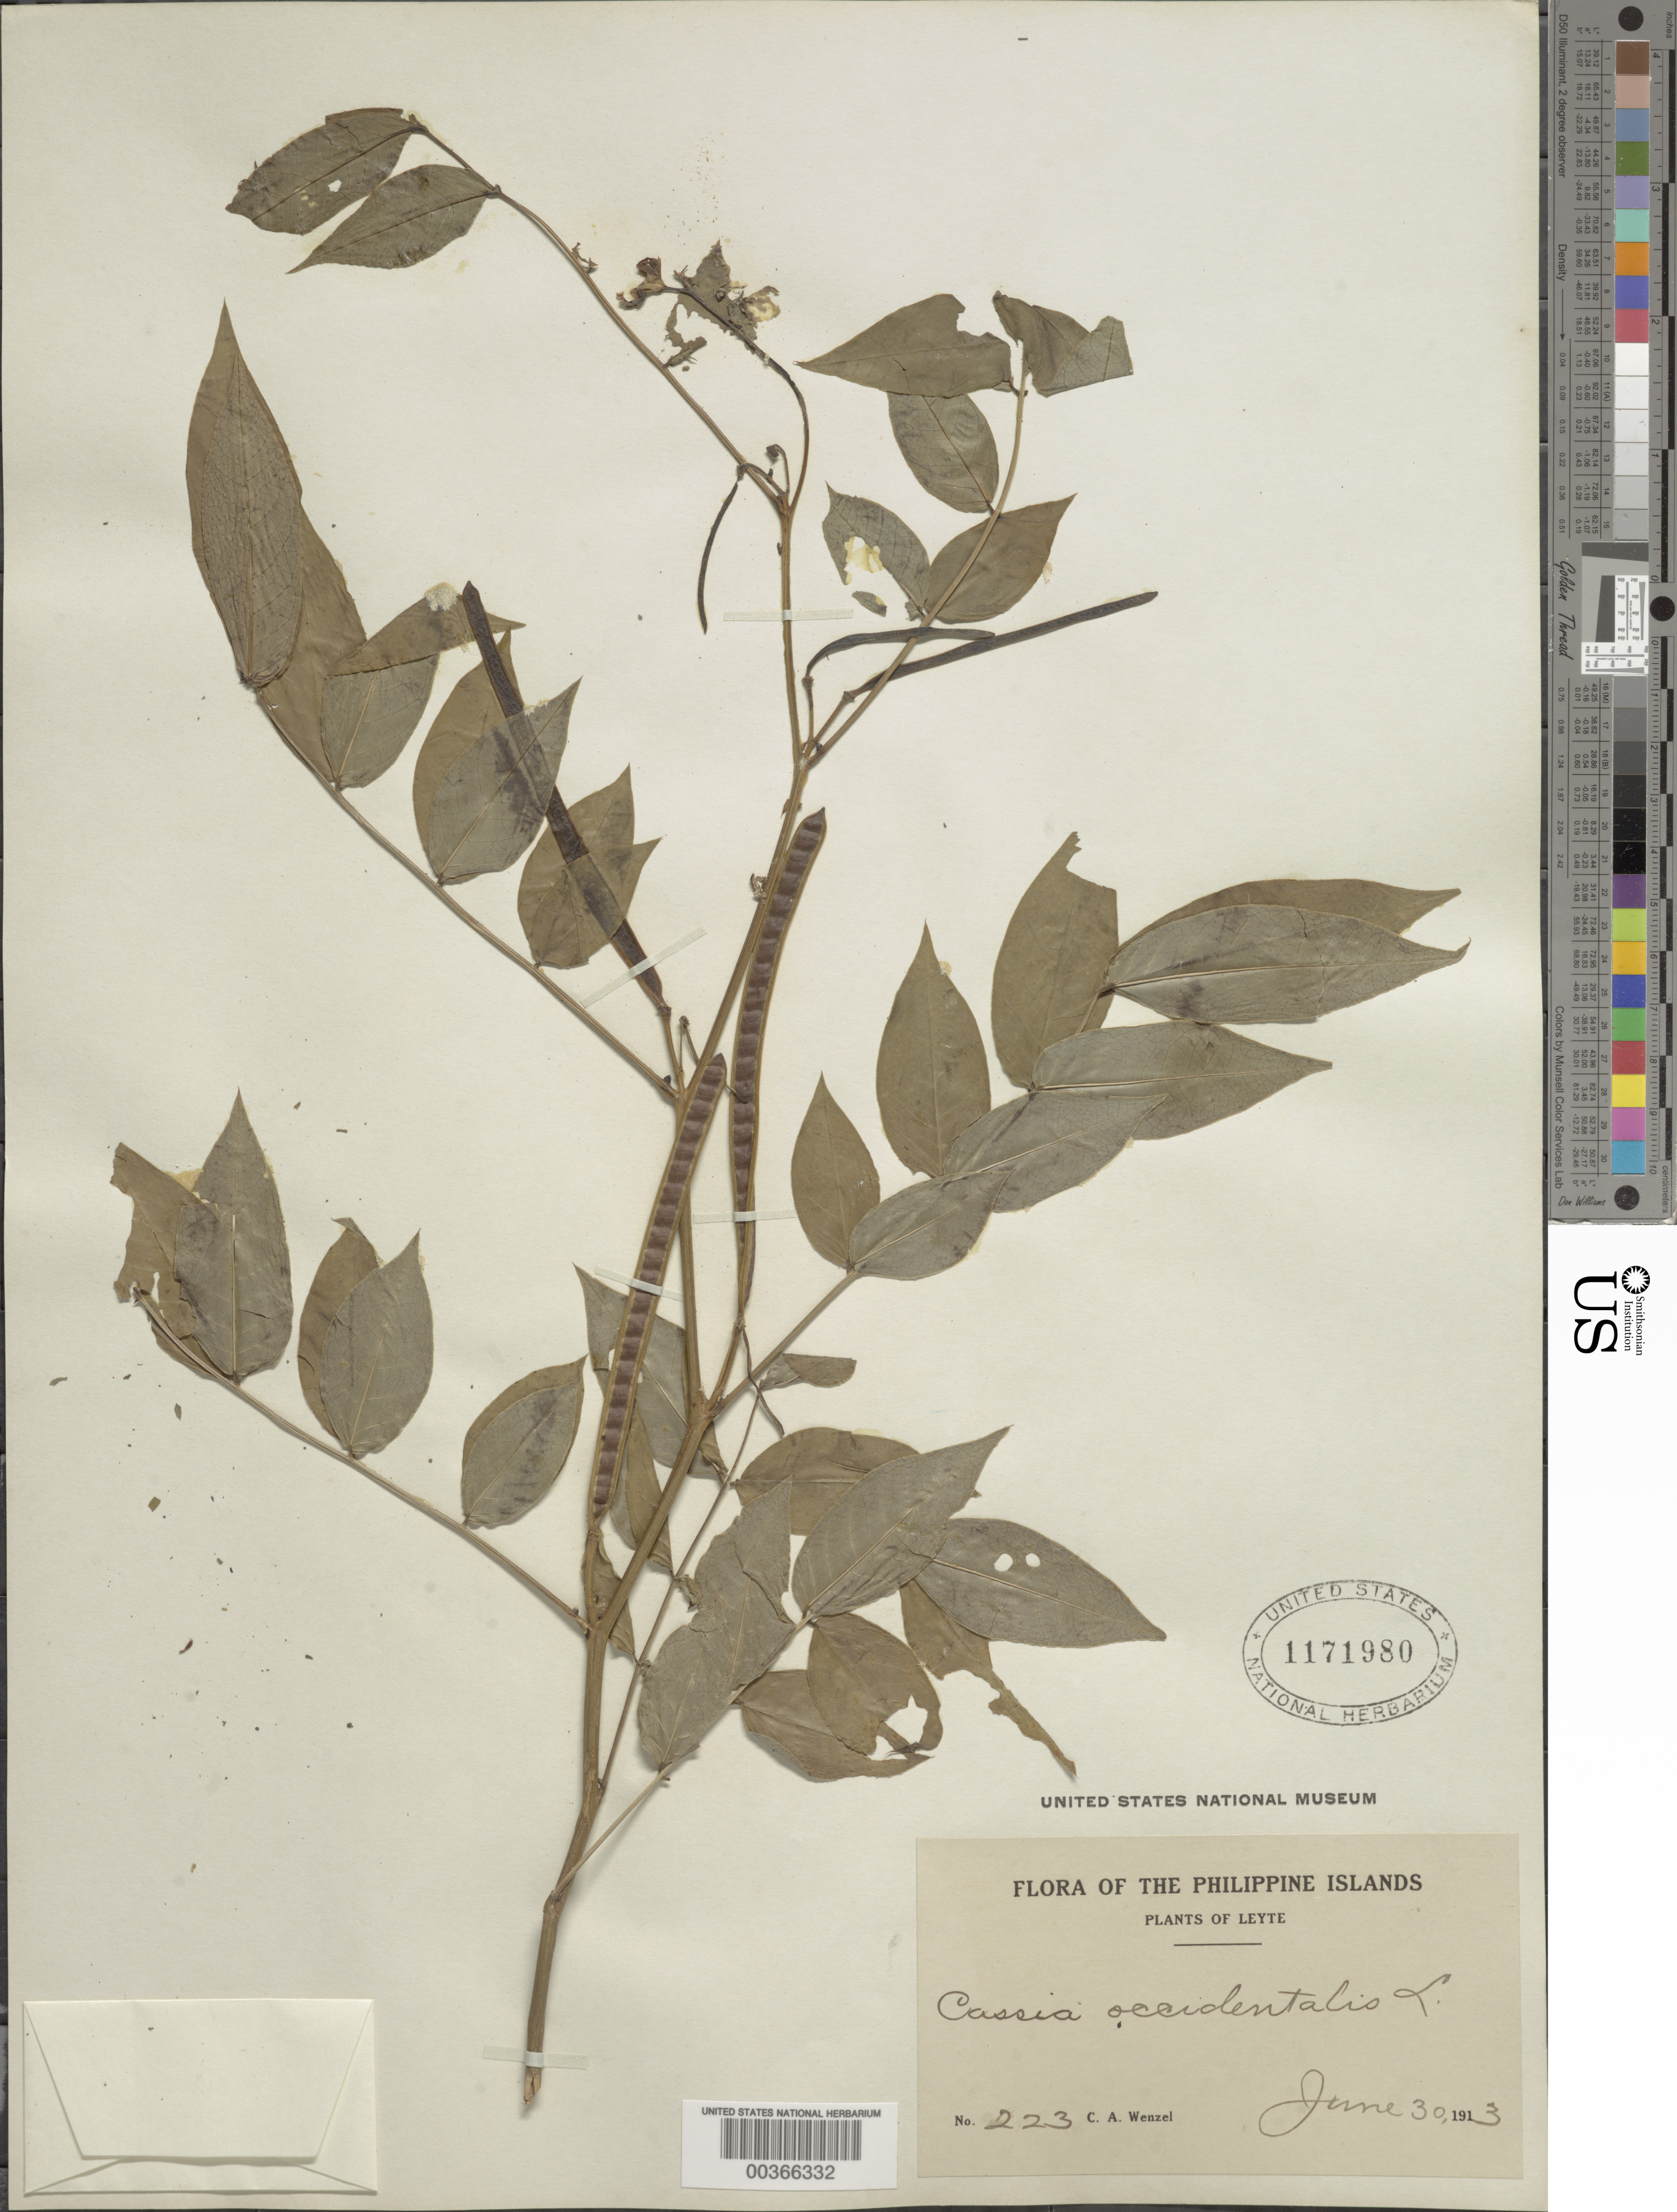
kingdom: Plantae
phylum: Tracheophyta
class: Magnoliopsida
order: Fabales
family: Fabaceae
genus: Senna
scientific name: Senna occidentalis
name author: (L.) Link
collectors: C. Wenzel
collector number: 223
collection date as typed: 30 Jun 1913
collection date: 1913-06-30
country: Philippines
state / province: Eastern Visayas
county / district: Leyte / Southern Leyte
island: Leyte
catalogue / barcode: US 1171980